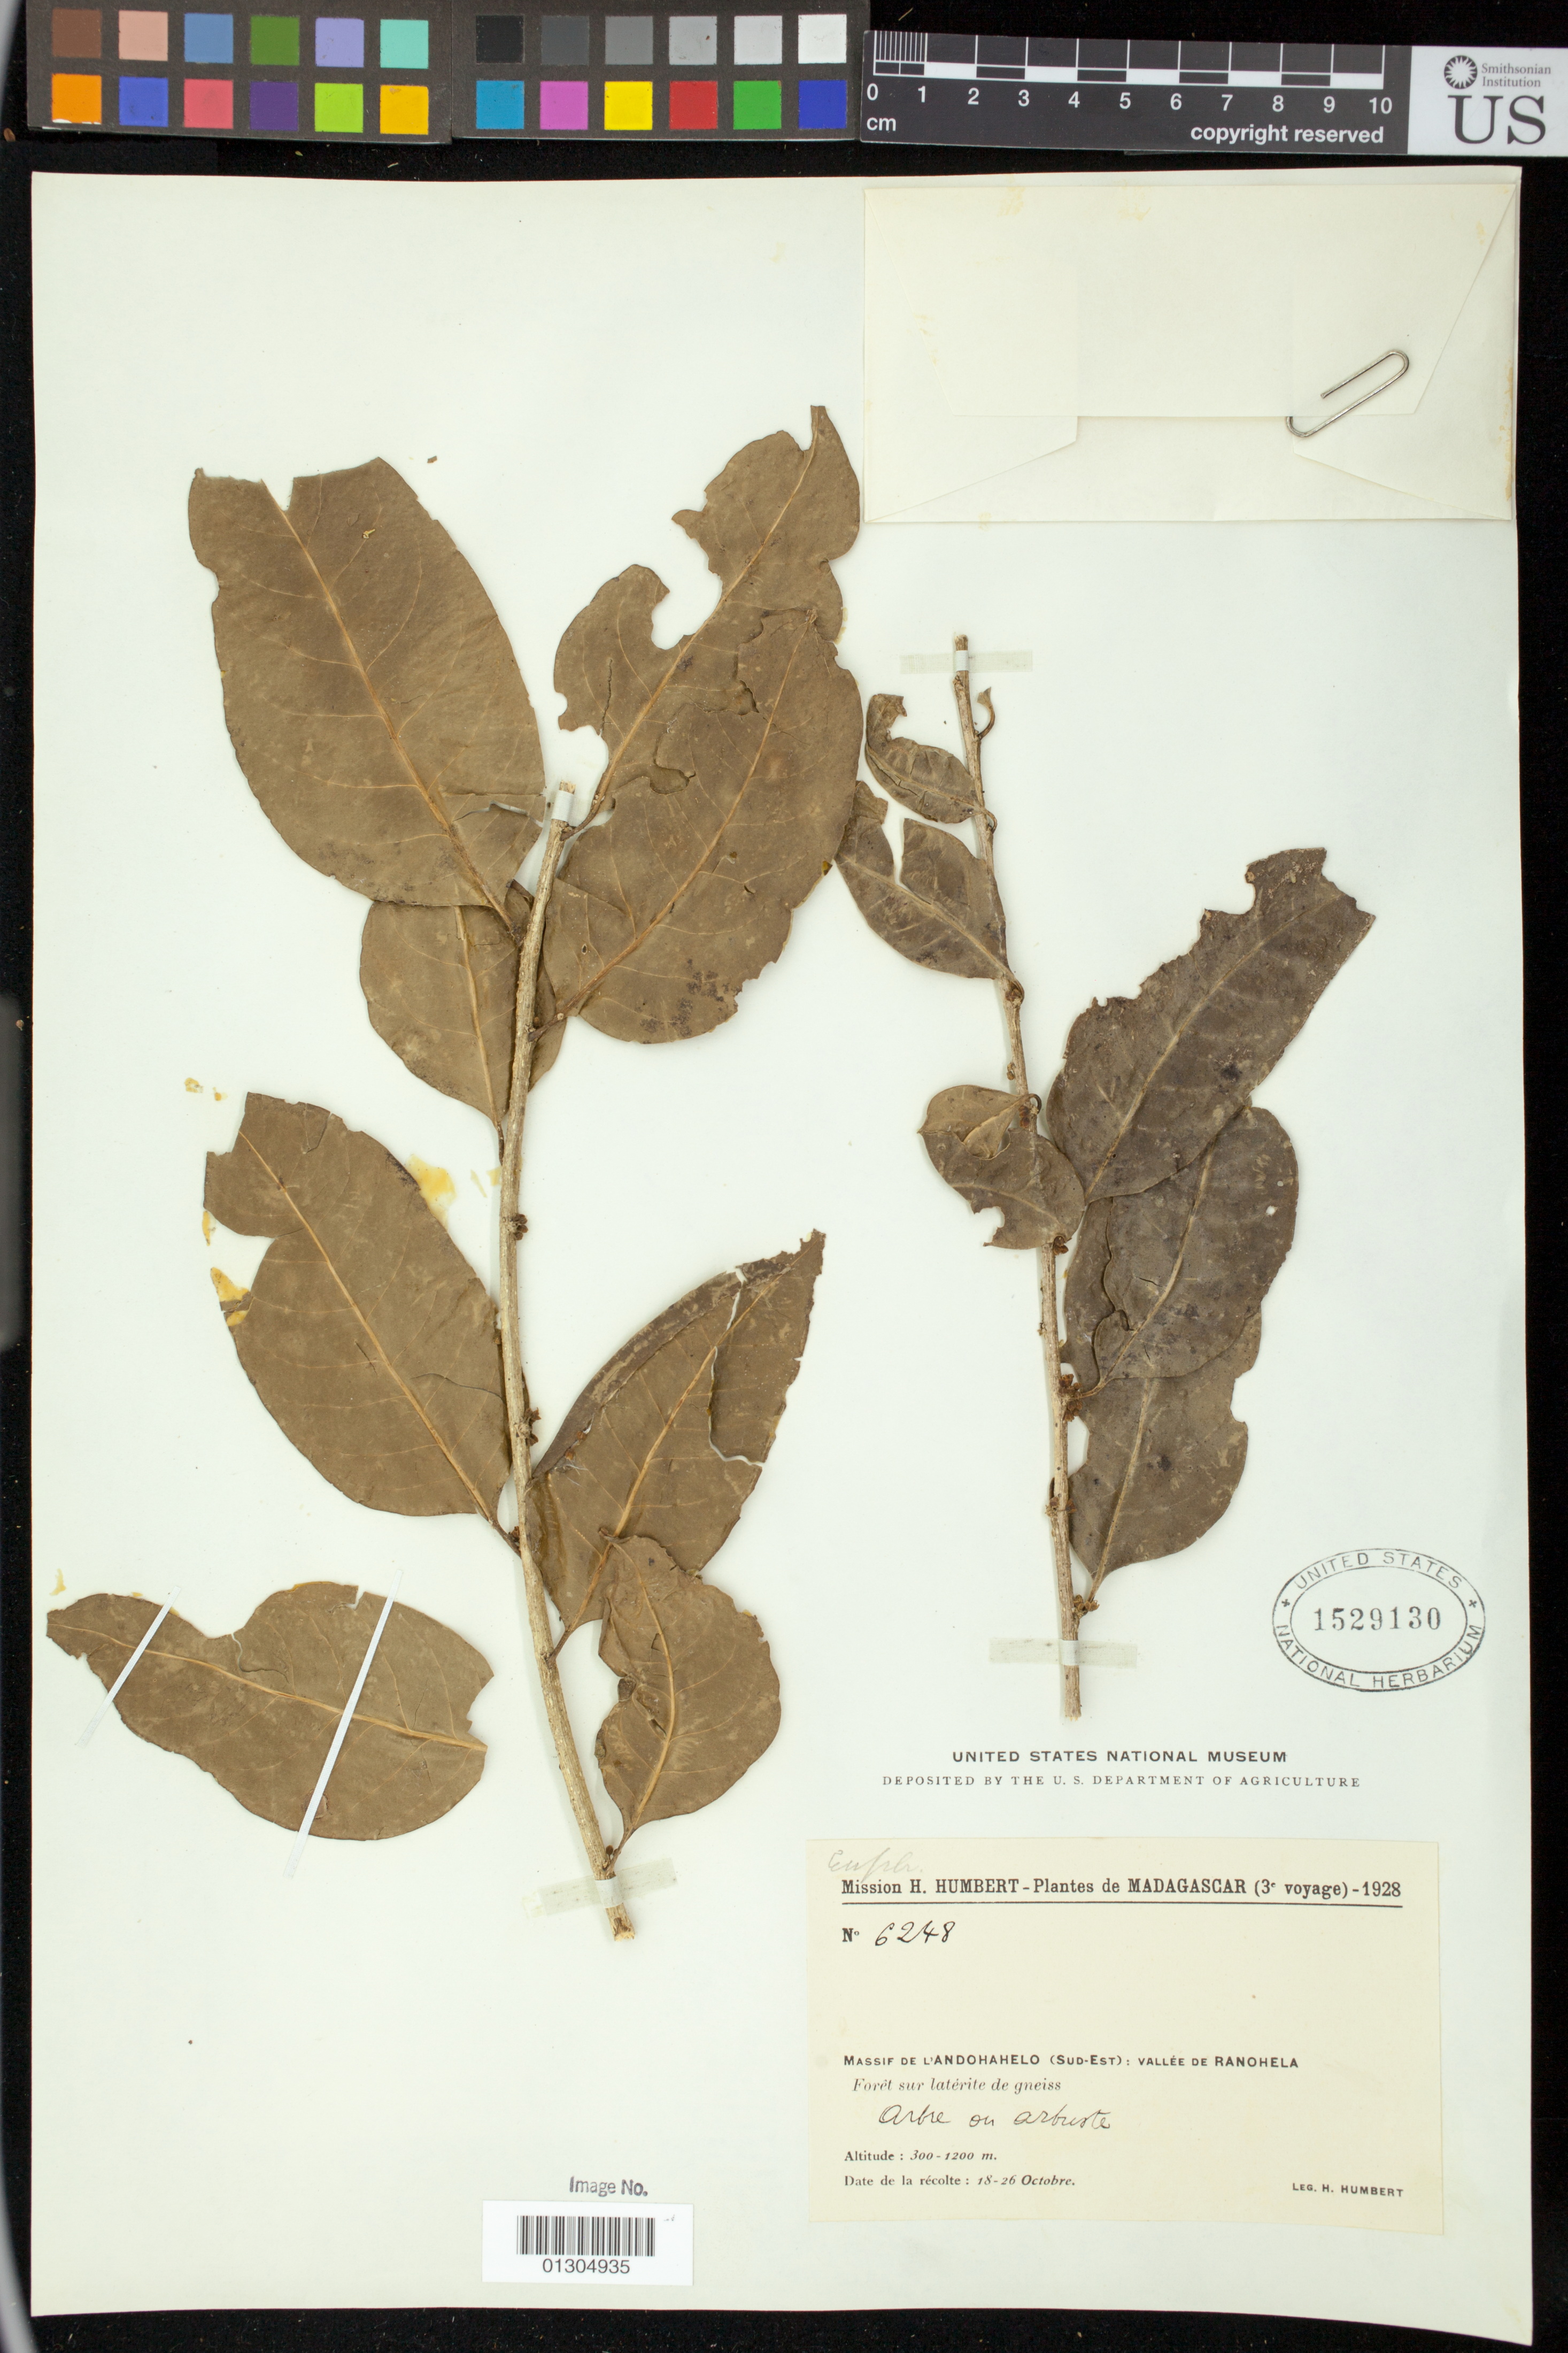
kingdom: Plantae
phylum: Tracheophyta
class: Magnoliopsida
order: Malpighiales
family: Euphorbiaceae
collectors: H. Humbert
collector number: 6248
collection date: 1928-10-18/1928-10-26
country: Madagascar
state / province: Anosy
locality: Massif De L'Andohahelo (Andohahela) (Sud-East): Valle De Ranohela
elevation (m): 300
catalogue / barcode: US 1529130